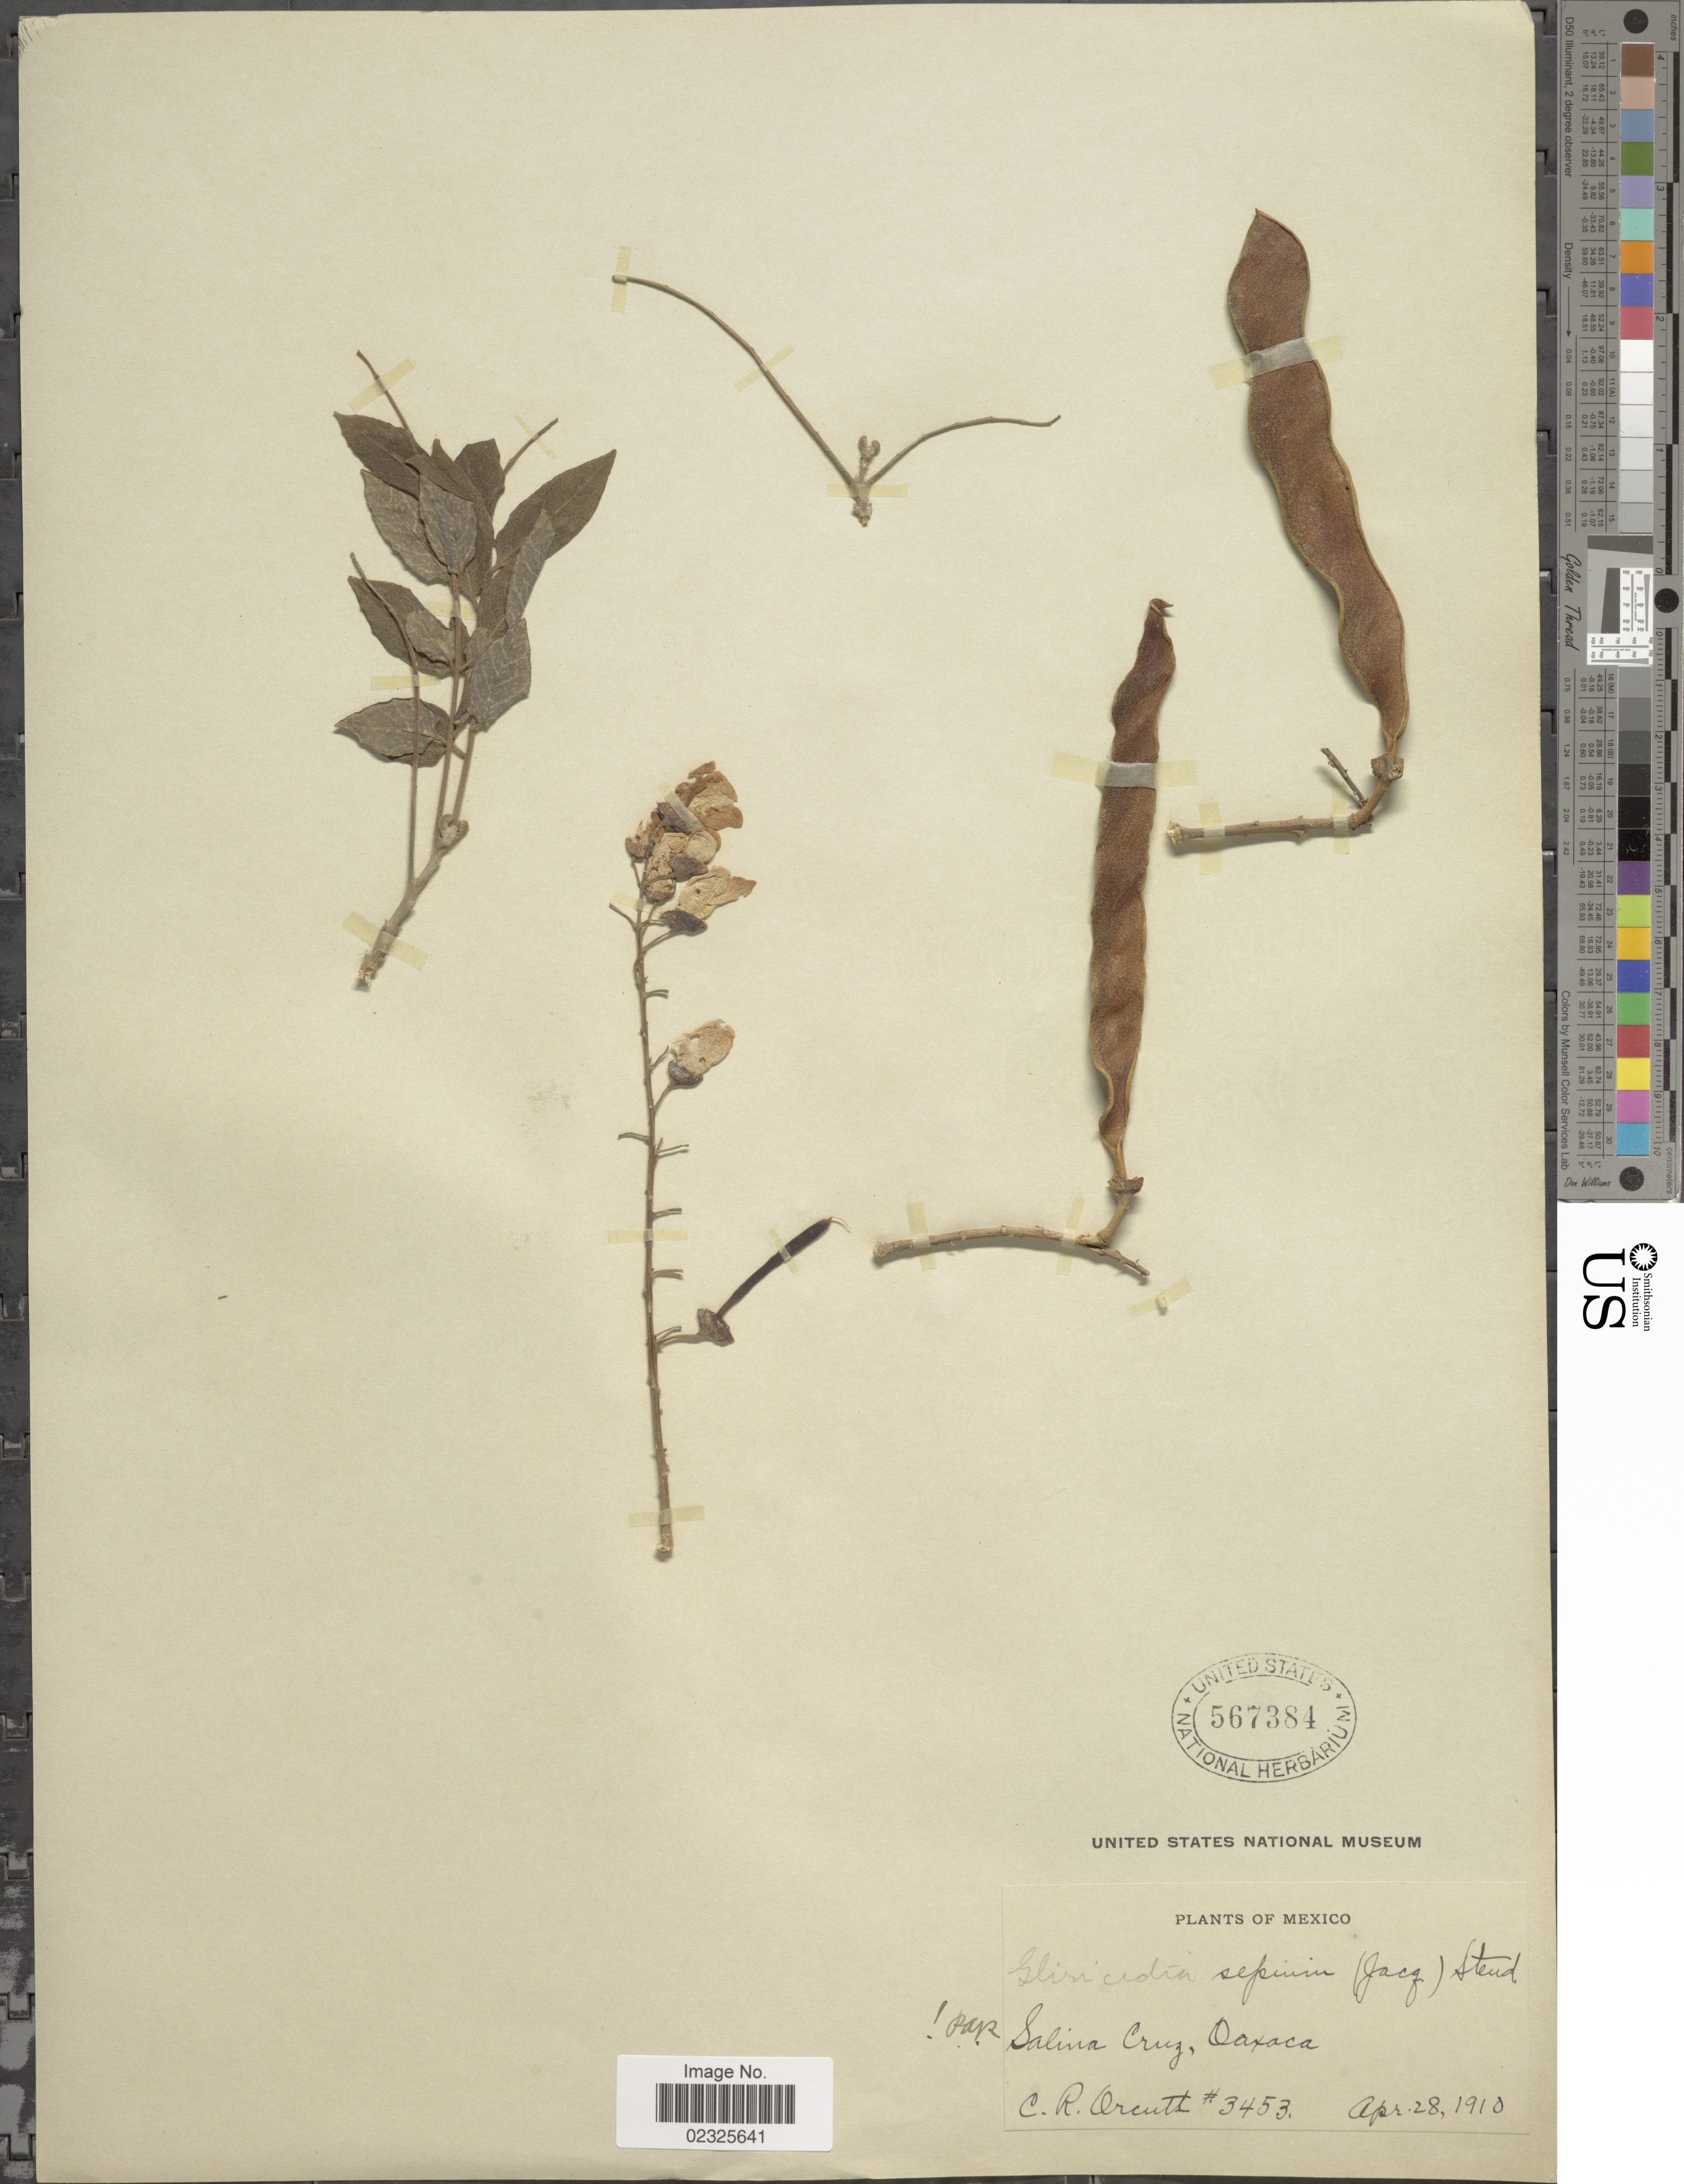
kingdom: Plantae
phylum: Tracheophyta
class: Magnoliopsida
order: Fabales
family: Fabaceae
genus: Gliricidia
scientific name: Gliricidia sepium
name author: (Jacq.) Kunth ex Walp.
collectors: C. R. Orcutt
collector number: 3453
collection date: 1910-04-28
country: Mexico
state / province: Oaxaca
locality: Salina Cruz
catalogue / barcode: US 567384